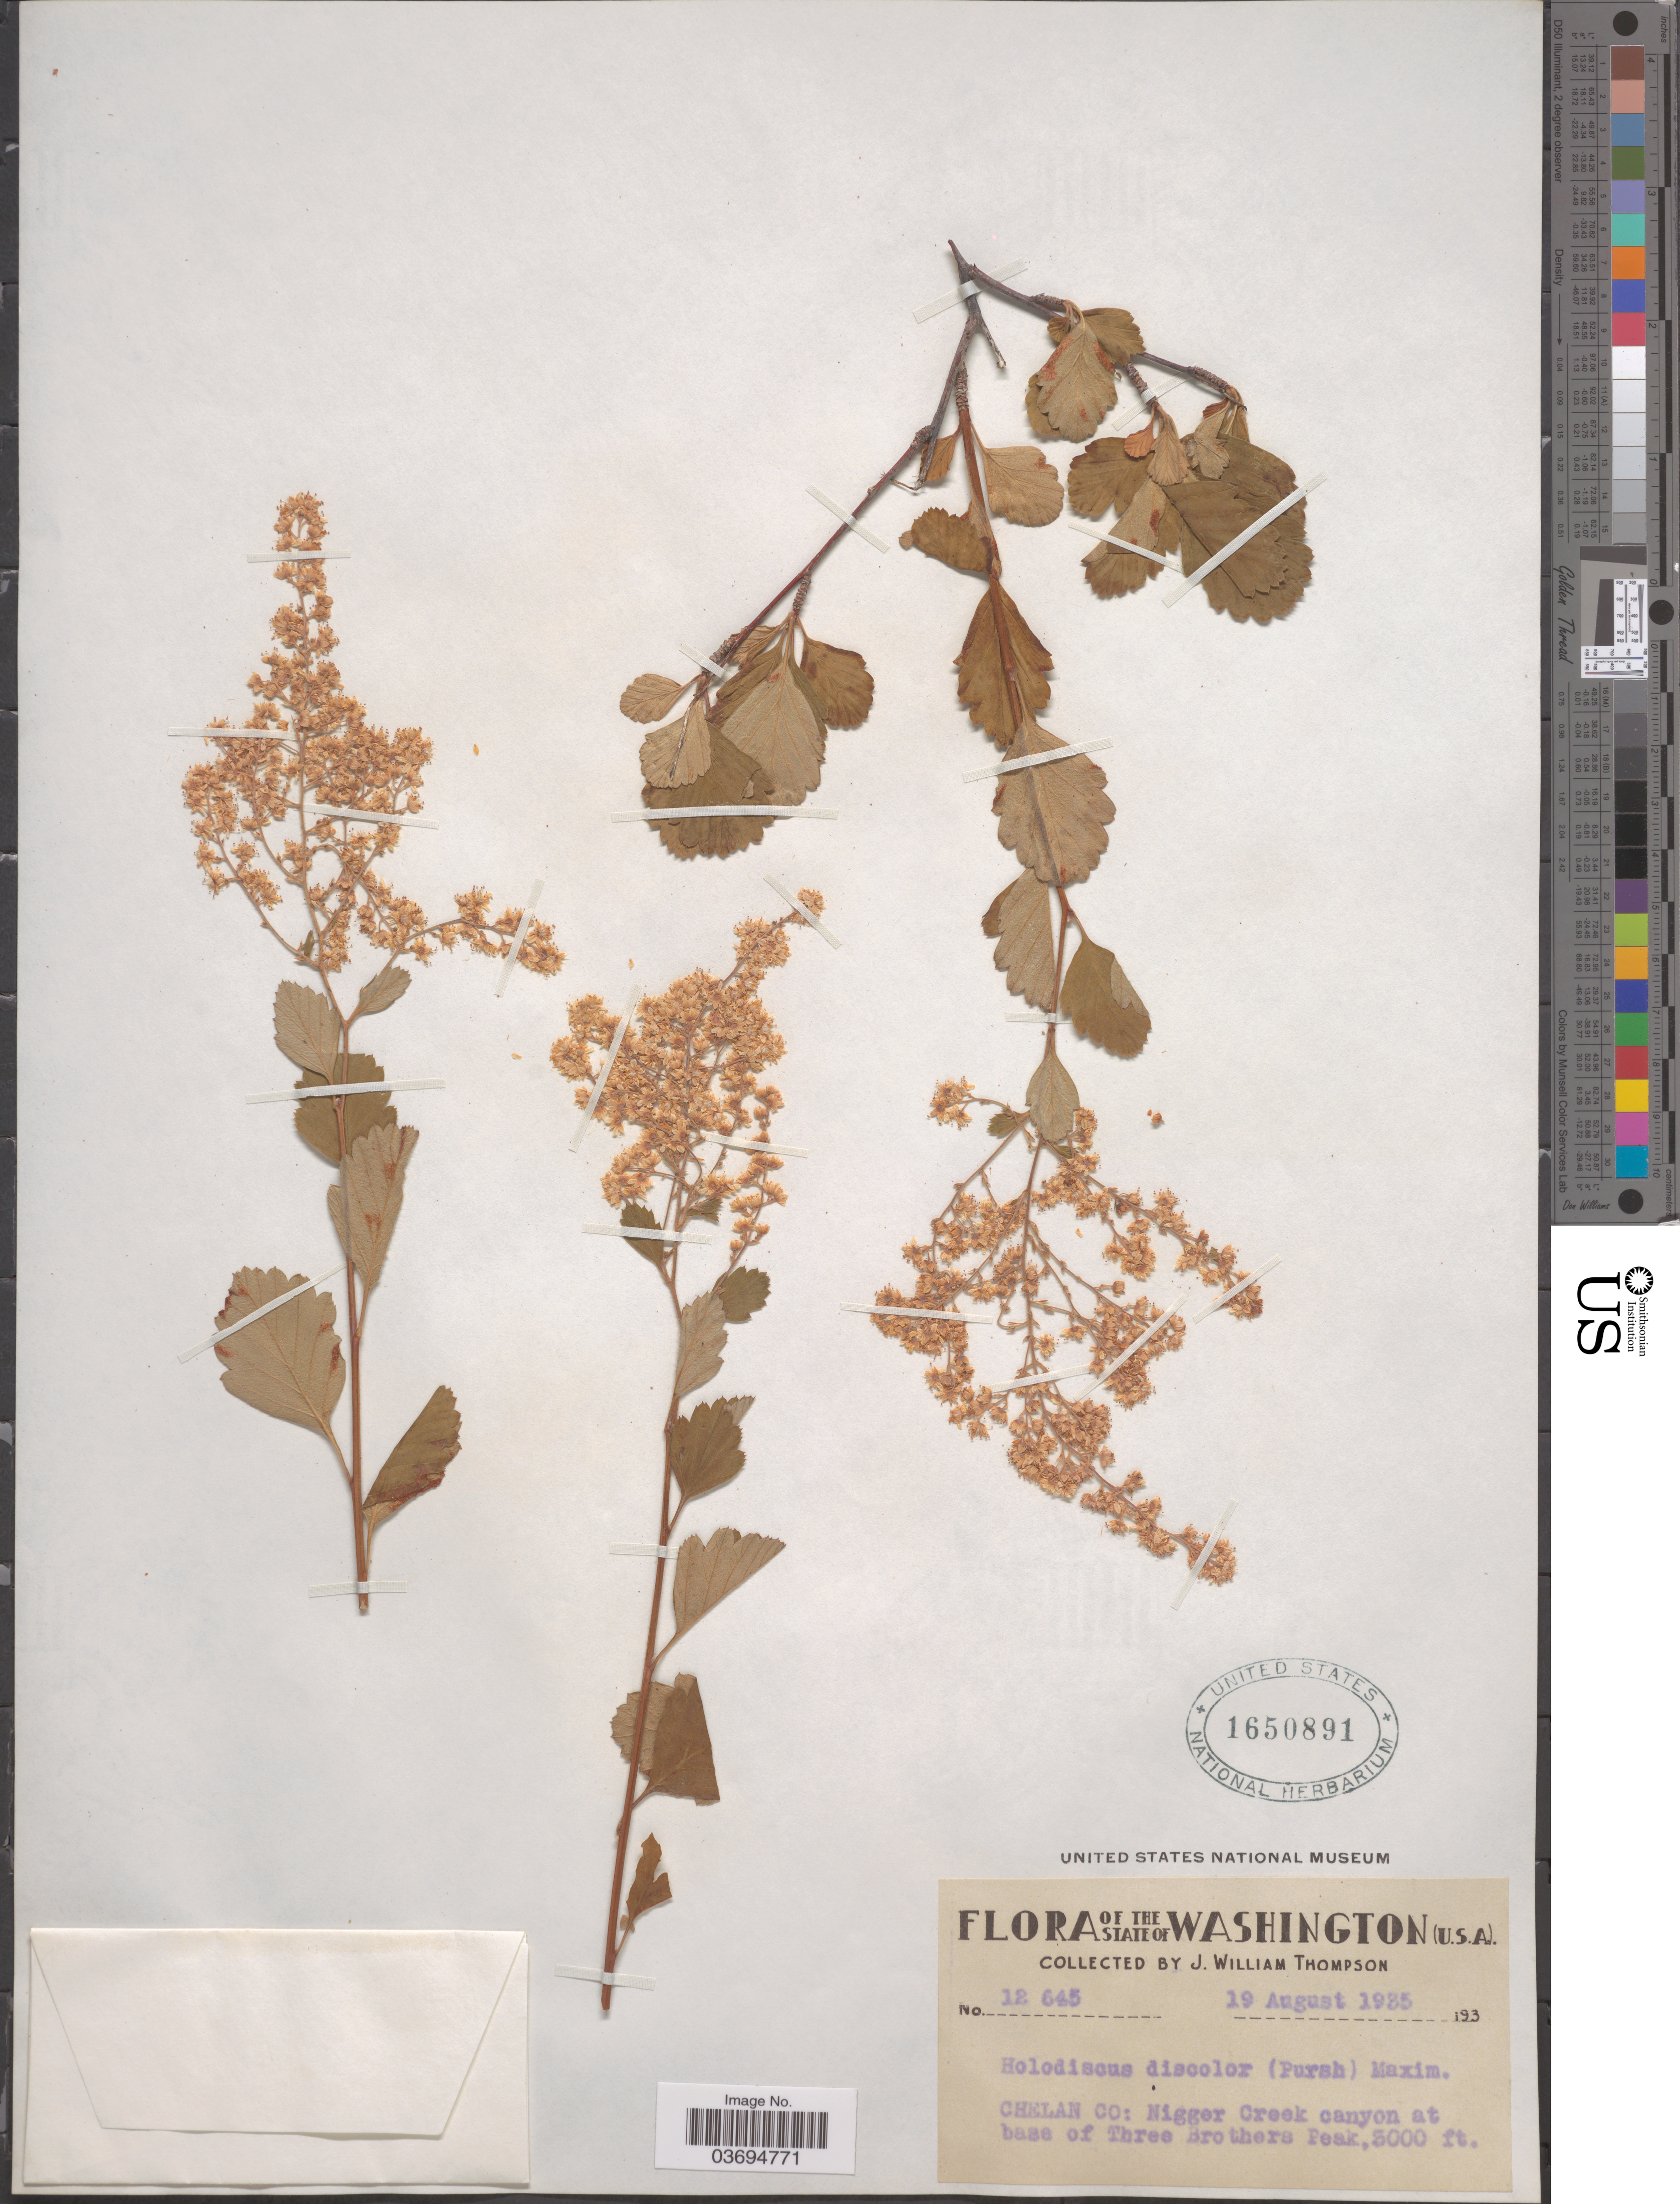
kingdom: Plantae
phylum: Tracheophyta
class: Magnoliopsida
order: Rosales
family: Rosaceae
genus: Holodiscus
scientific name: Holodiscus discolor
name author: (Pursh) Maxim.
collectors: J. W. Thompson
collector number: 12645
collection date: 1935-08-19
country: United States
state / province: Washington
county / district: Chelan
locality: Chelan Co: Nigger Creek canyon at base of Three Brothers Peak.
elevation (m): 914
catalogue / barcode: US 1650891